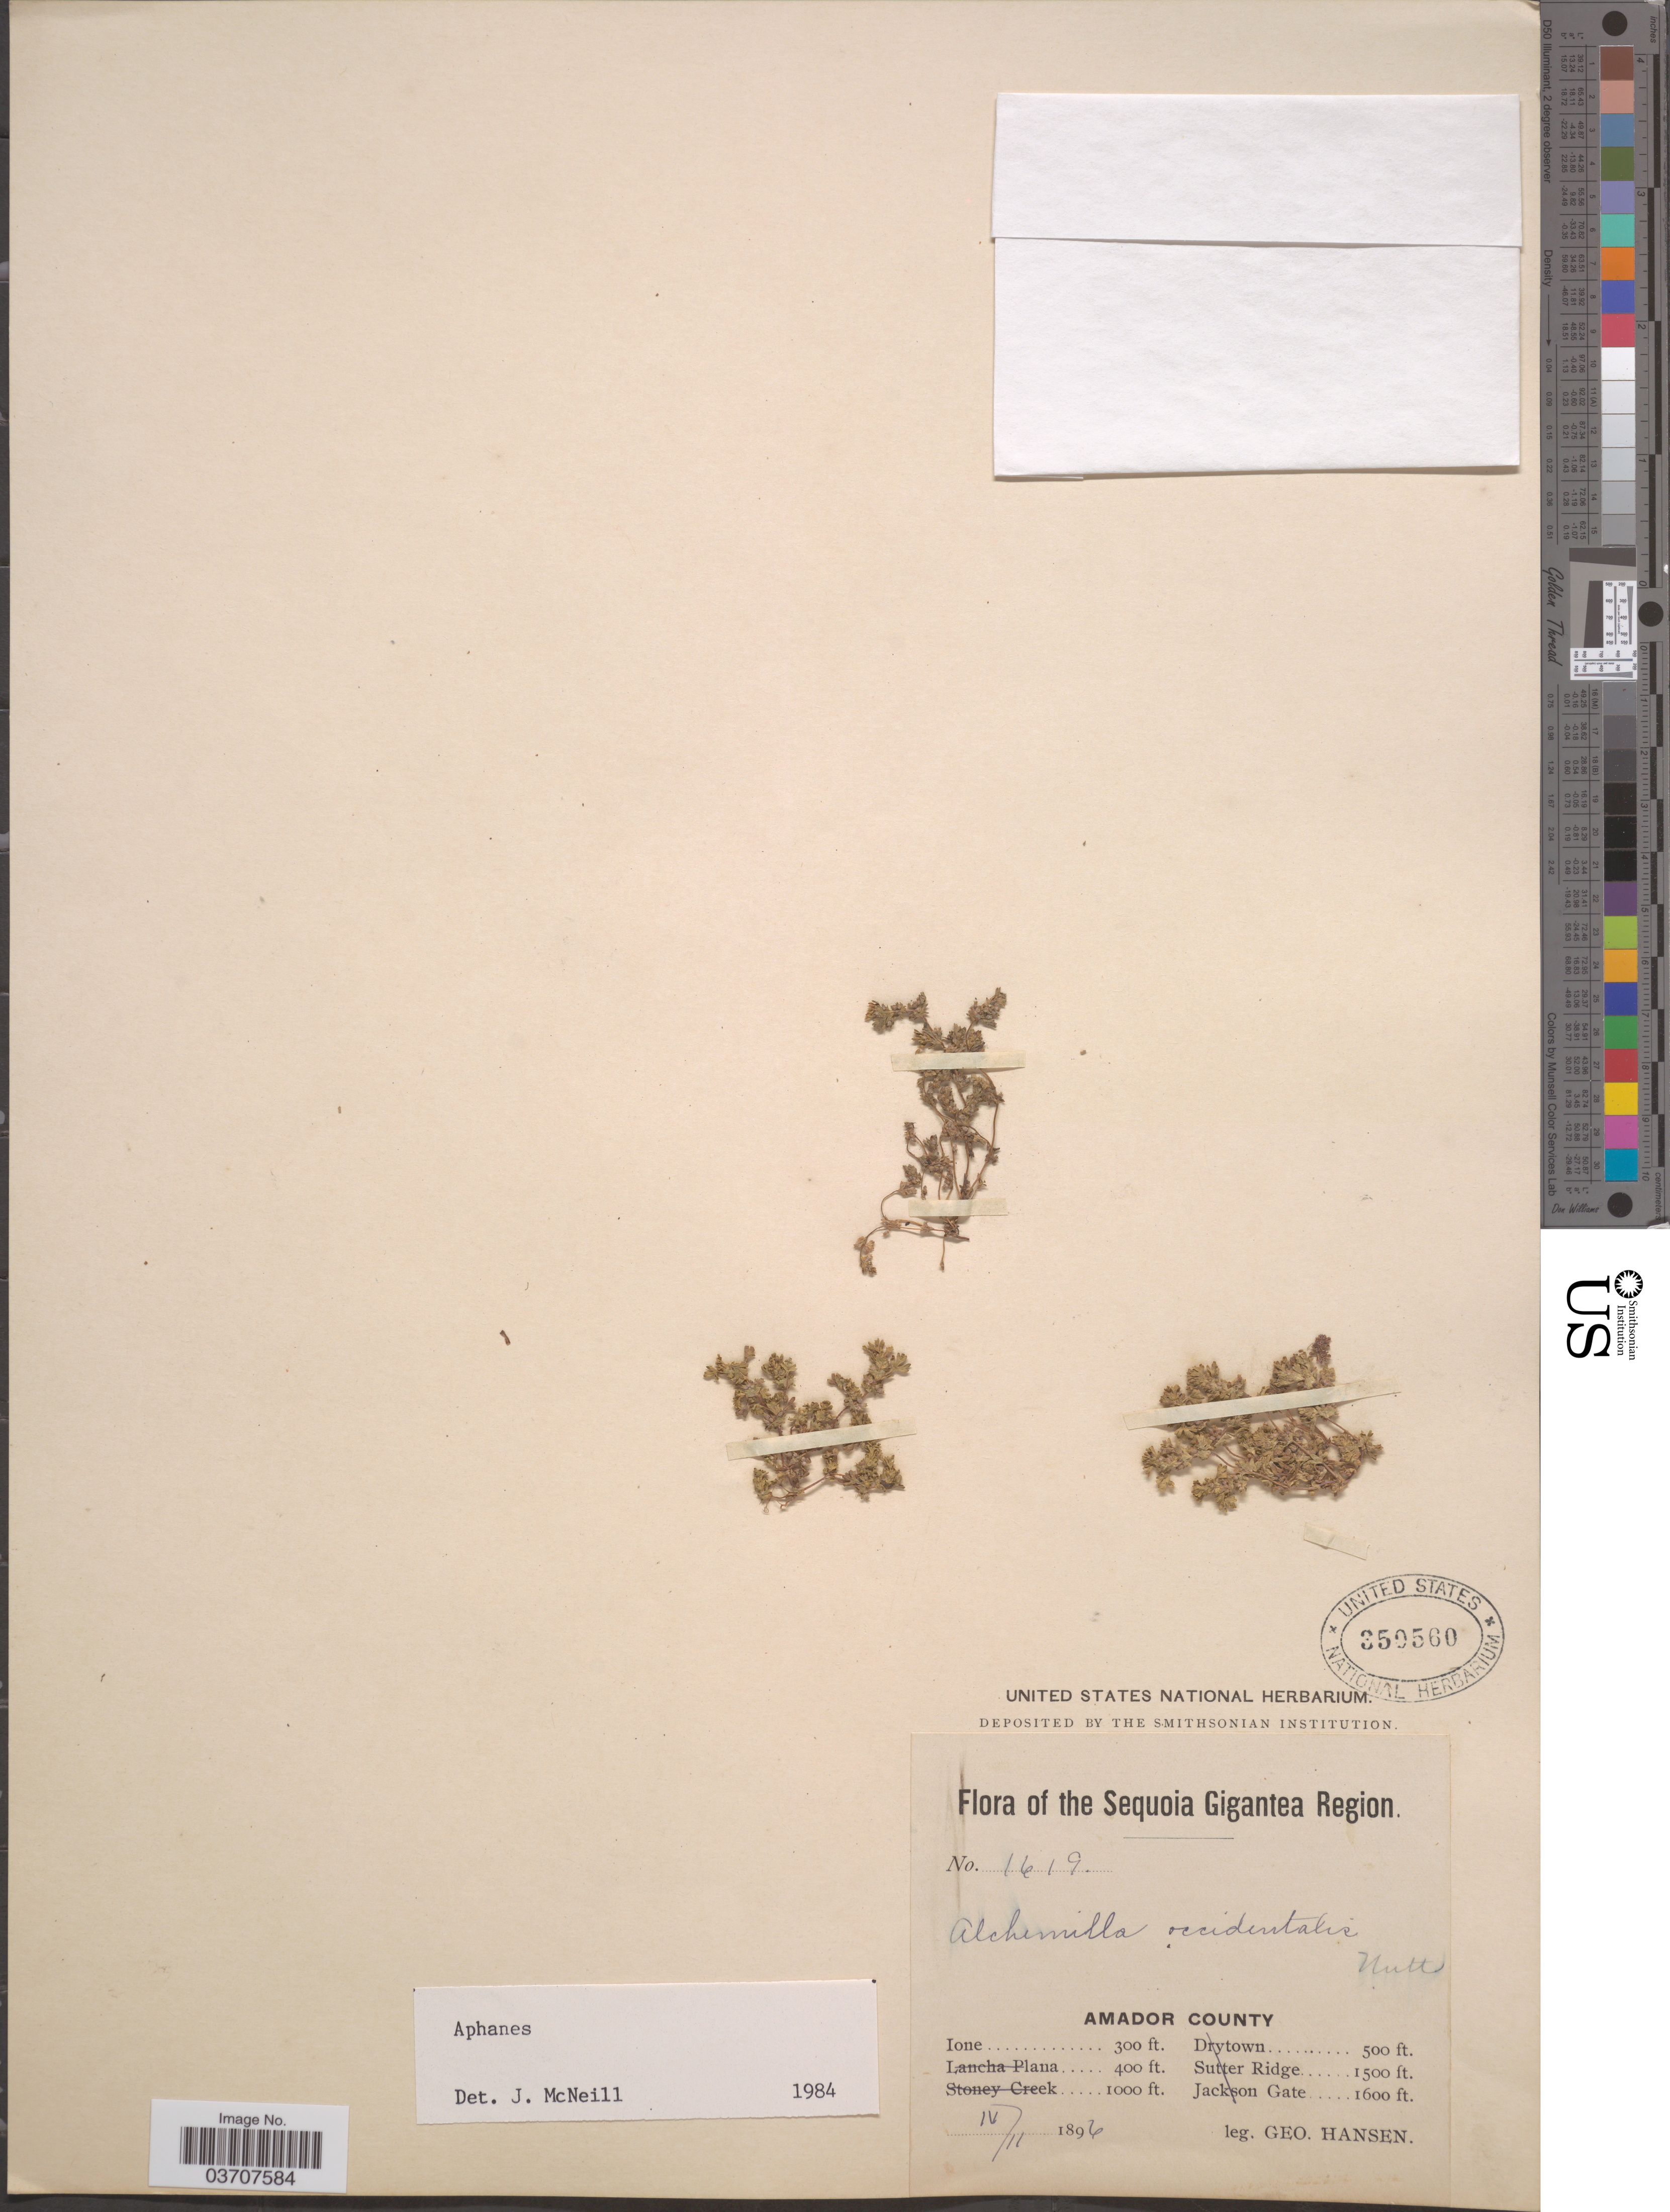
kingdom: Plantae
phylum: Tracheophyta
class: Magnoliopsida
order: Rosales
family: Rosaceae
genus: Aphanes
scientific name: Aphanes occidentalis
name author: (Nutt.) Rydb.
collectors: G. Hansen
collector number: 1619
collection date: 1896-04-11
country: United States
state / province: California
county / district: Amador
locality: The Sequoia Gigantea Region. Amador County. Ione.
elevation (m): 91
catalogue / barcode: US 350560